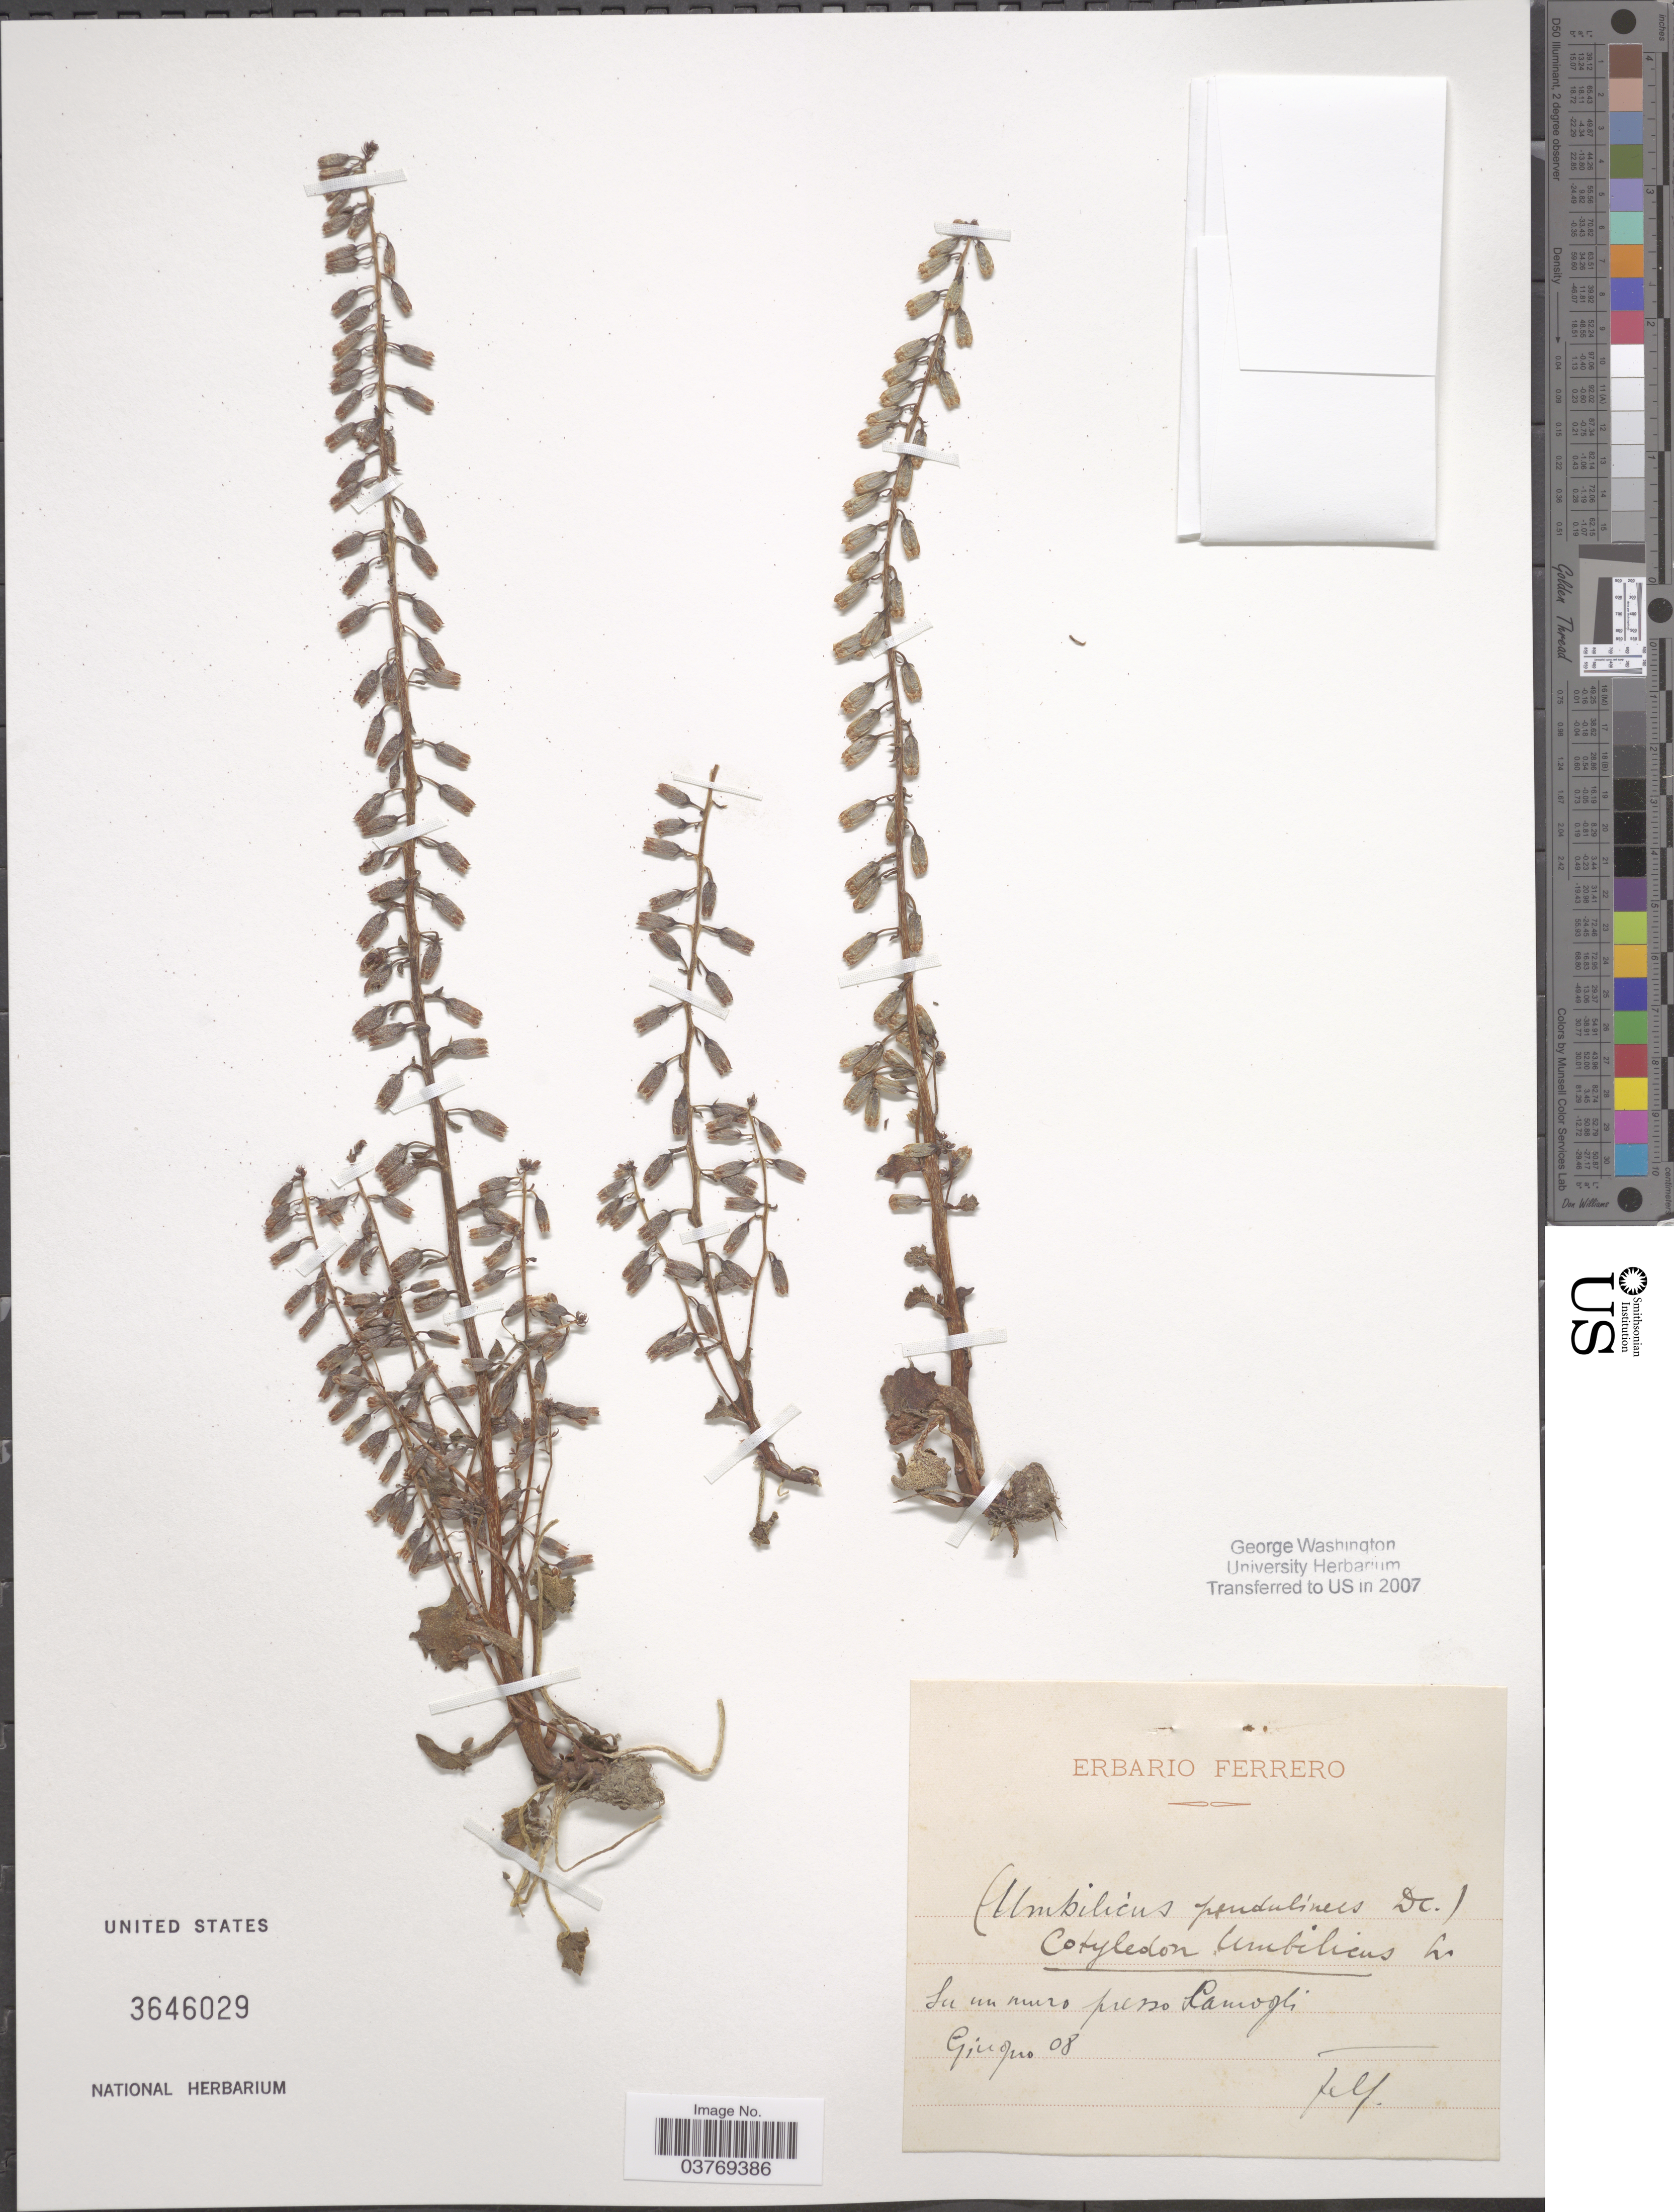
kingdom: Plantae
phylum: Tracheophyta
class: Magnoliopsida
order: Saxifragales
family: Crassulaceae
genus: Umbilicus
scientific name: Umbilicus rupestris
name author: (Salisb.) Dandy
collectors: F. Ferrero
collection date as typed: Transcribed d/m/y: /6/8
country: Italy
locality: In un muro presso Camogli.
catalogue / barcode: US 3646029